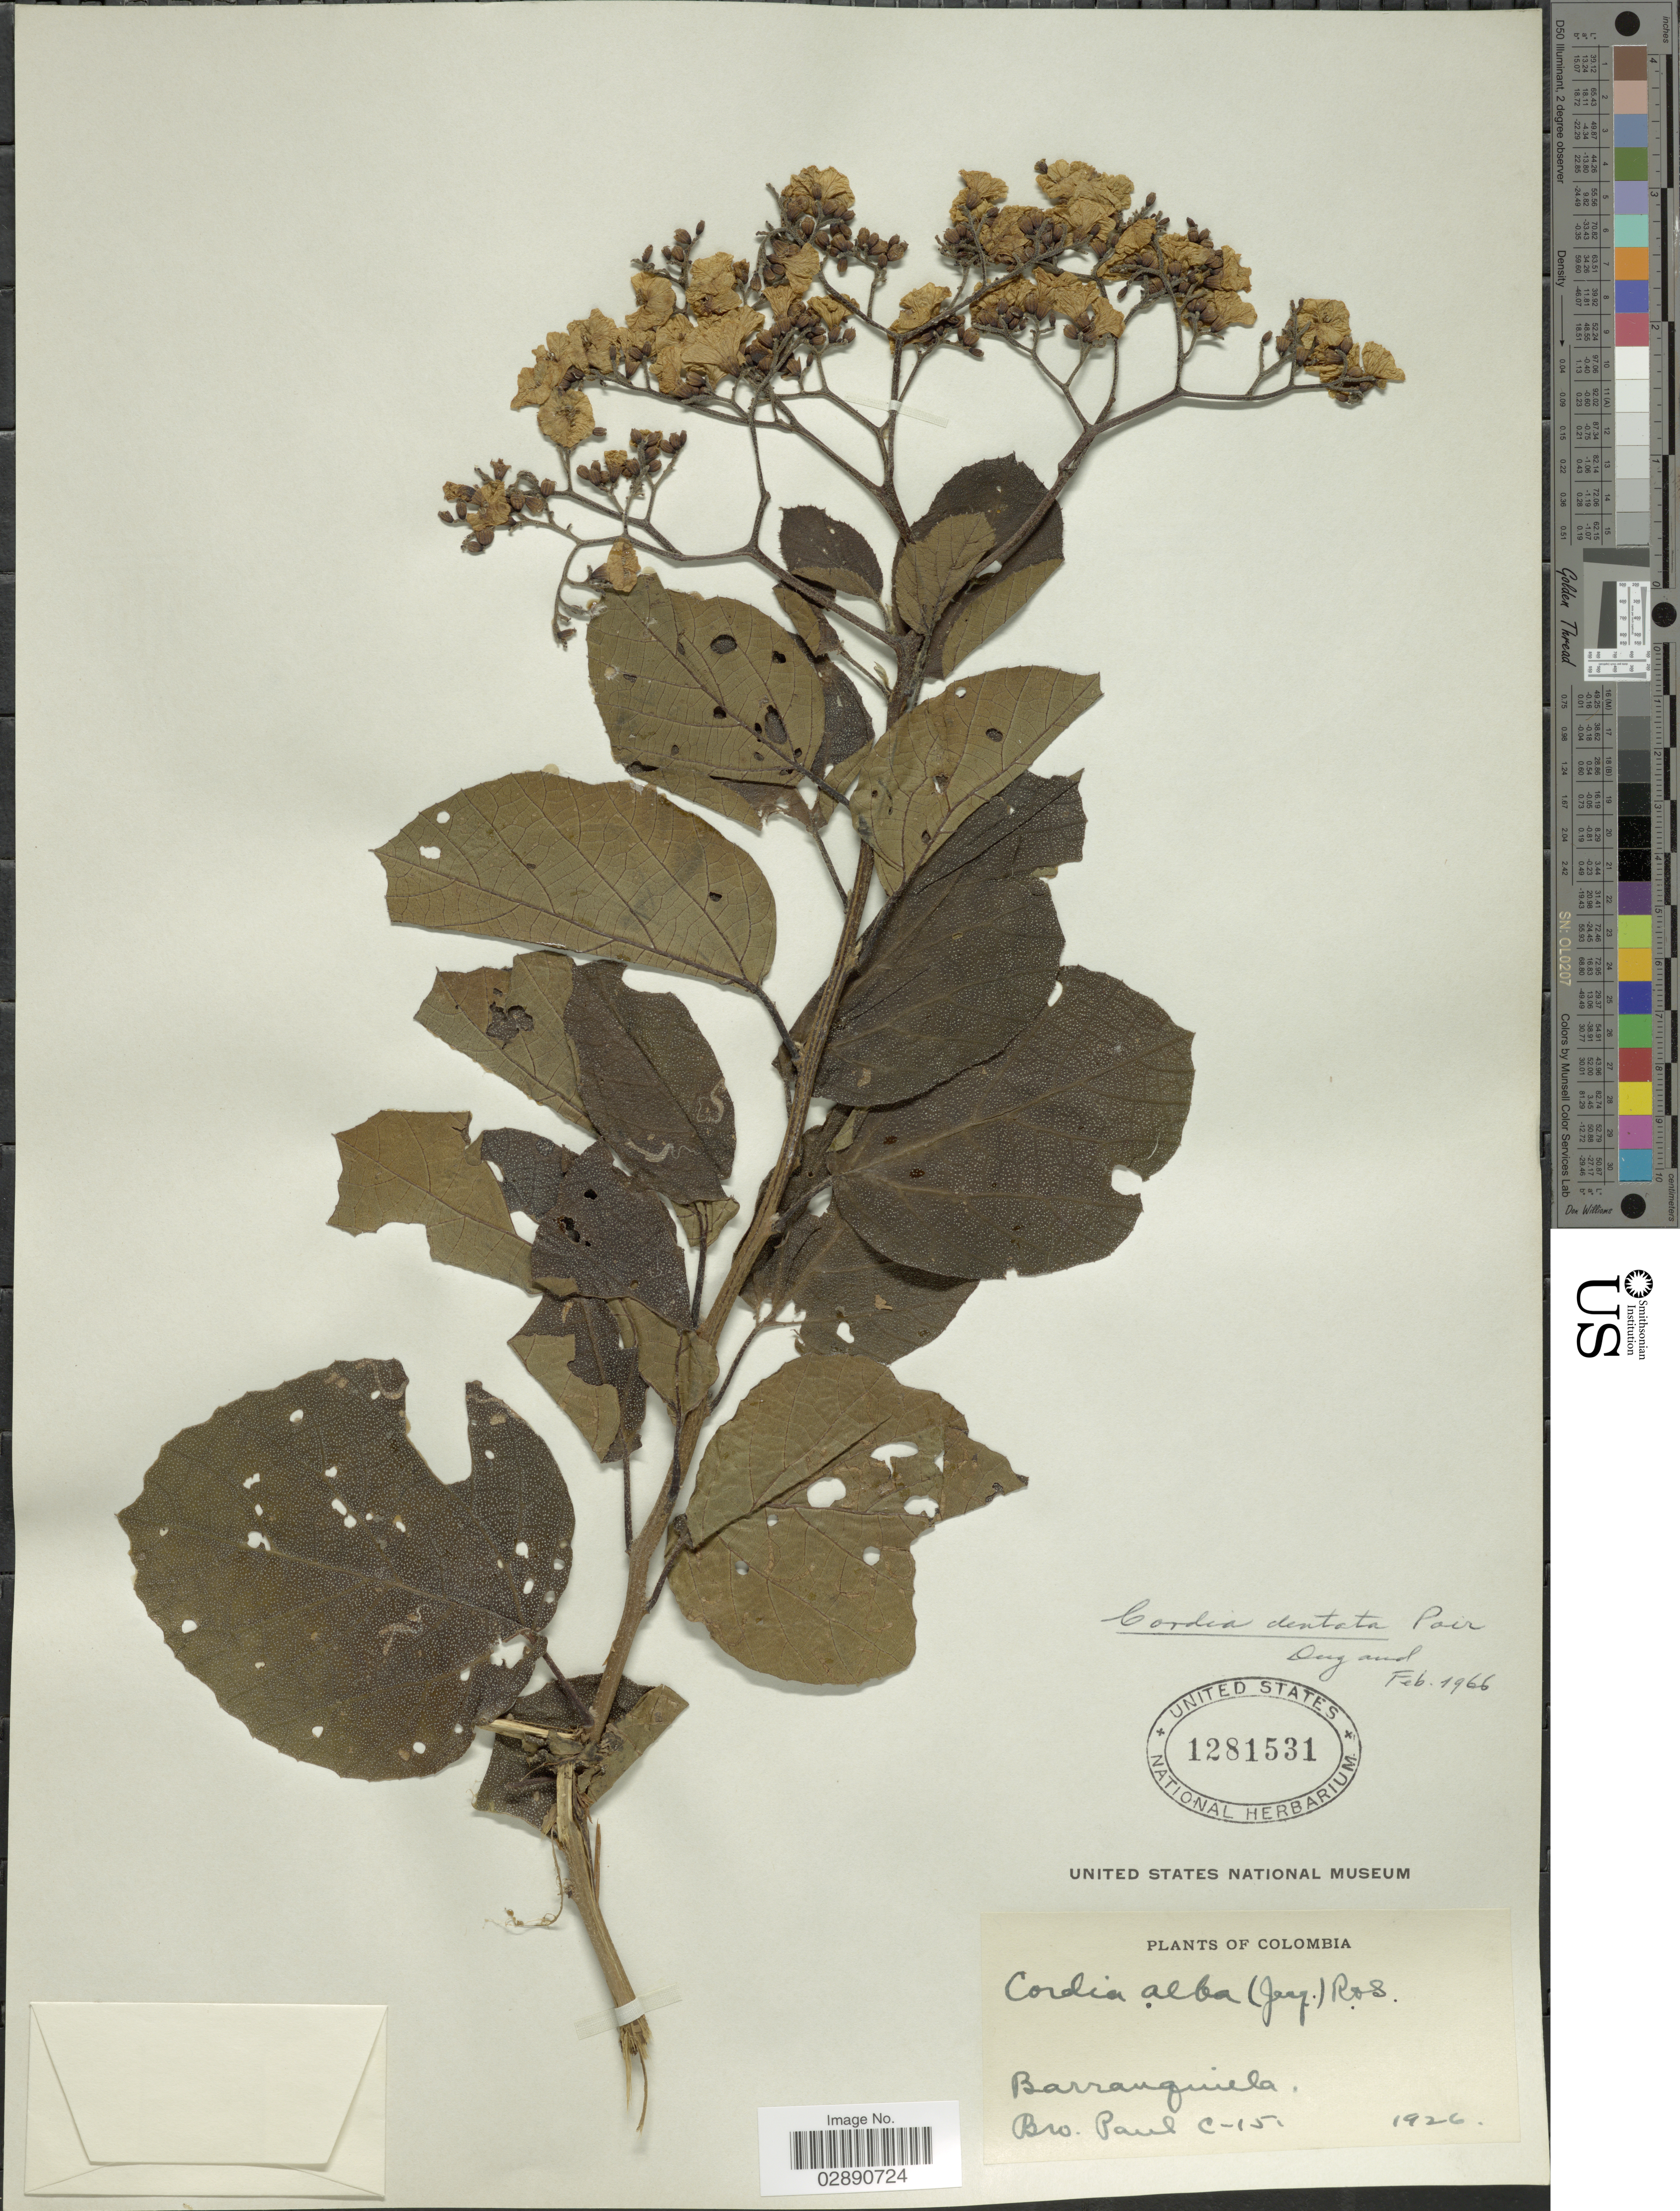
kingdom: Plantae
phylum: Tracheophyta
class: Magnoliopsida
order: Boraginales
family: Cordiaceae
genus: Cordia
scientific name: Cordia dentata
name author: Poir.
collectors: B. Paul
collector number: C-15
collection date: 1926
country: Colombia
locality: Barranquilla.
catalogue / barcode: US 1281531